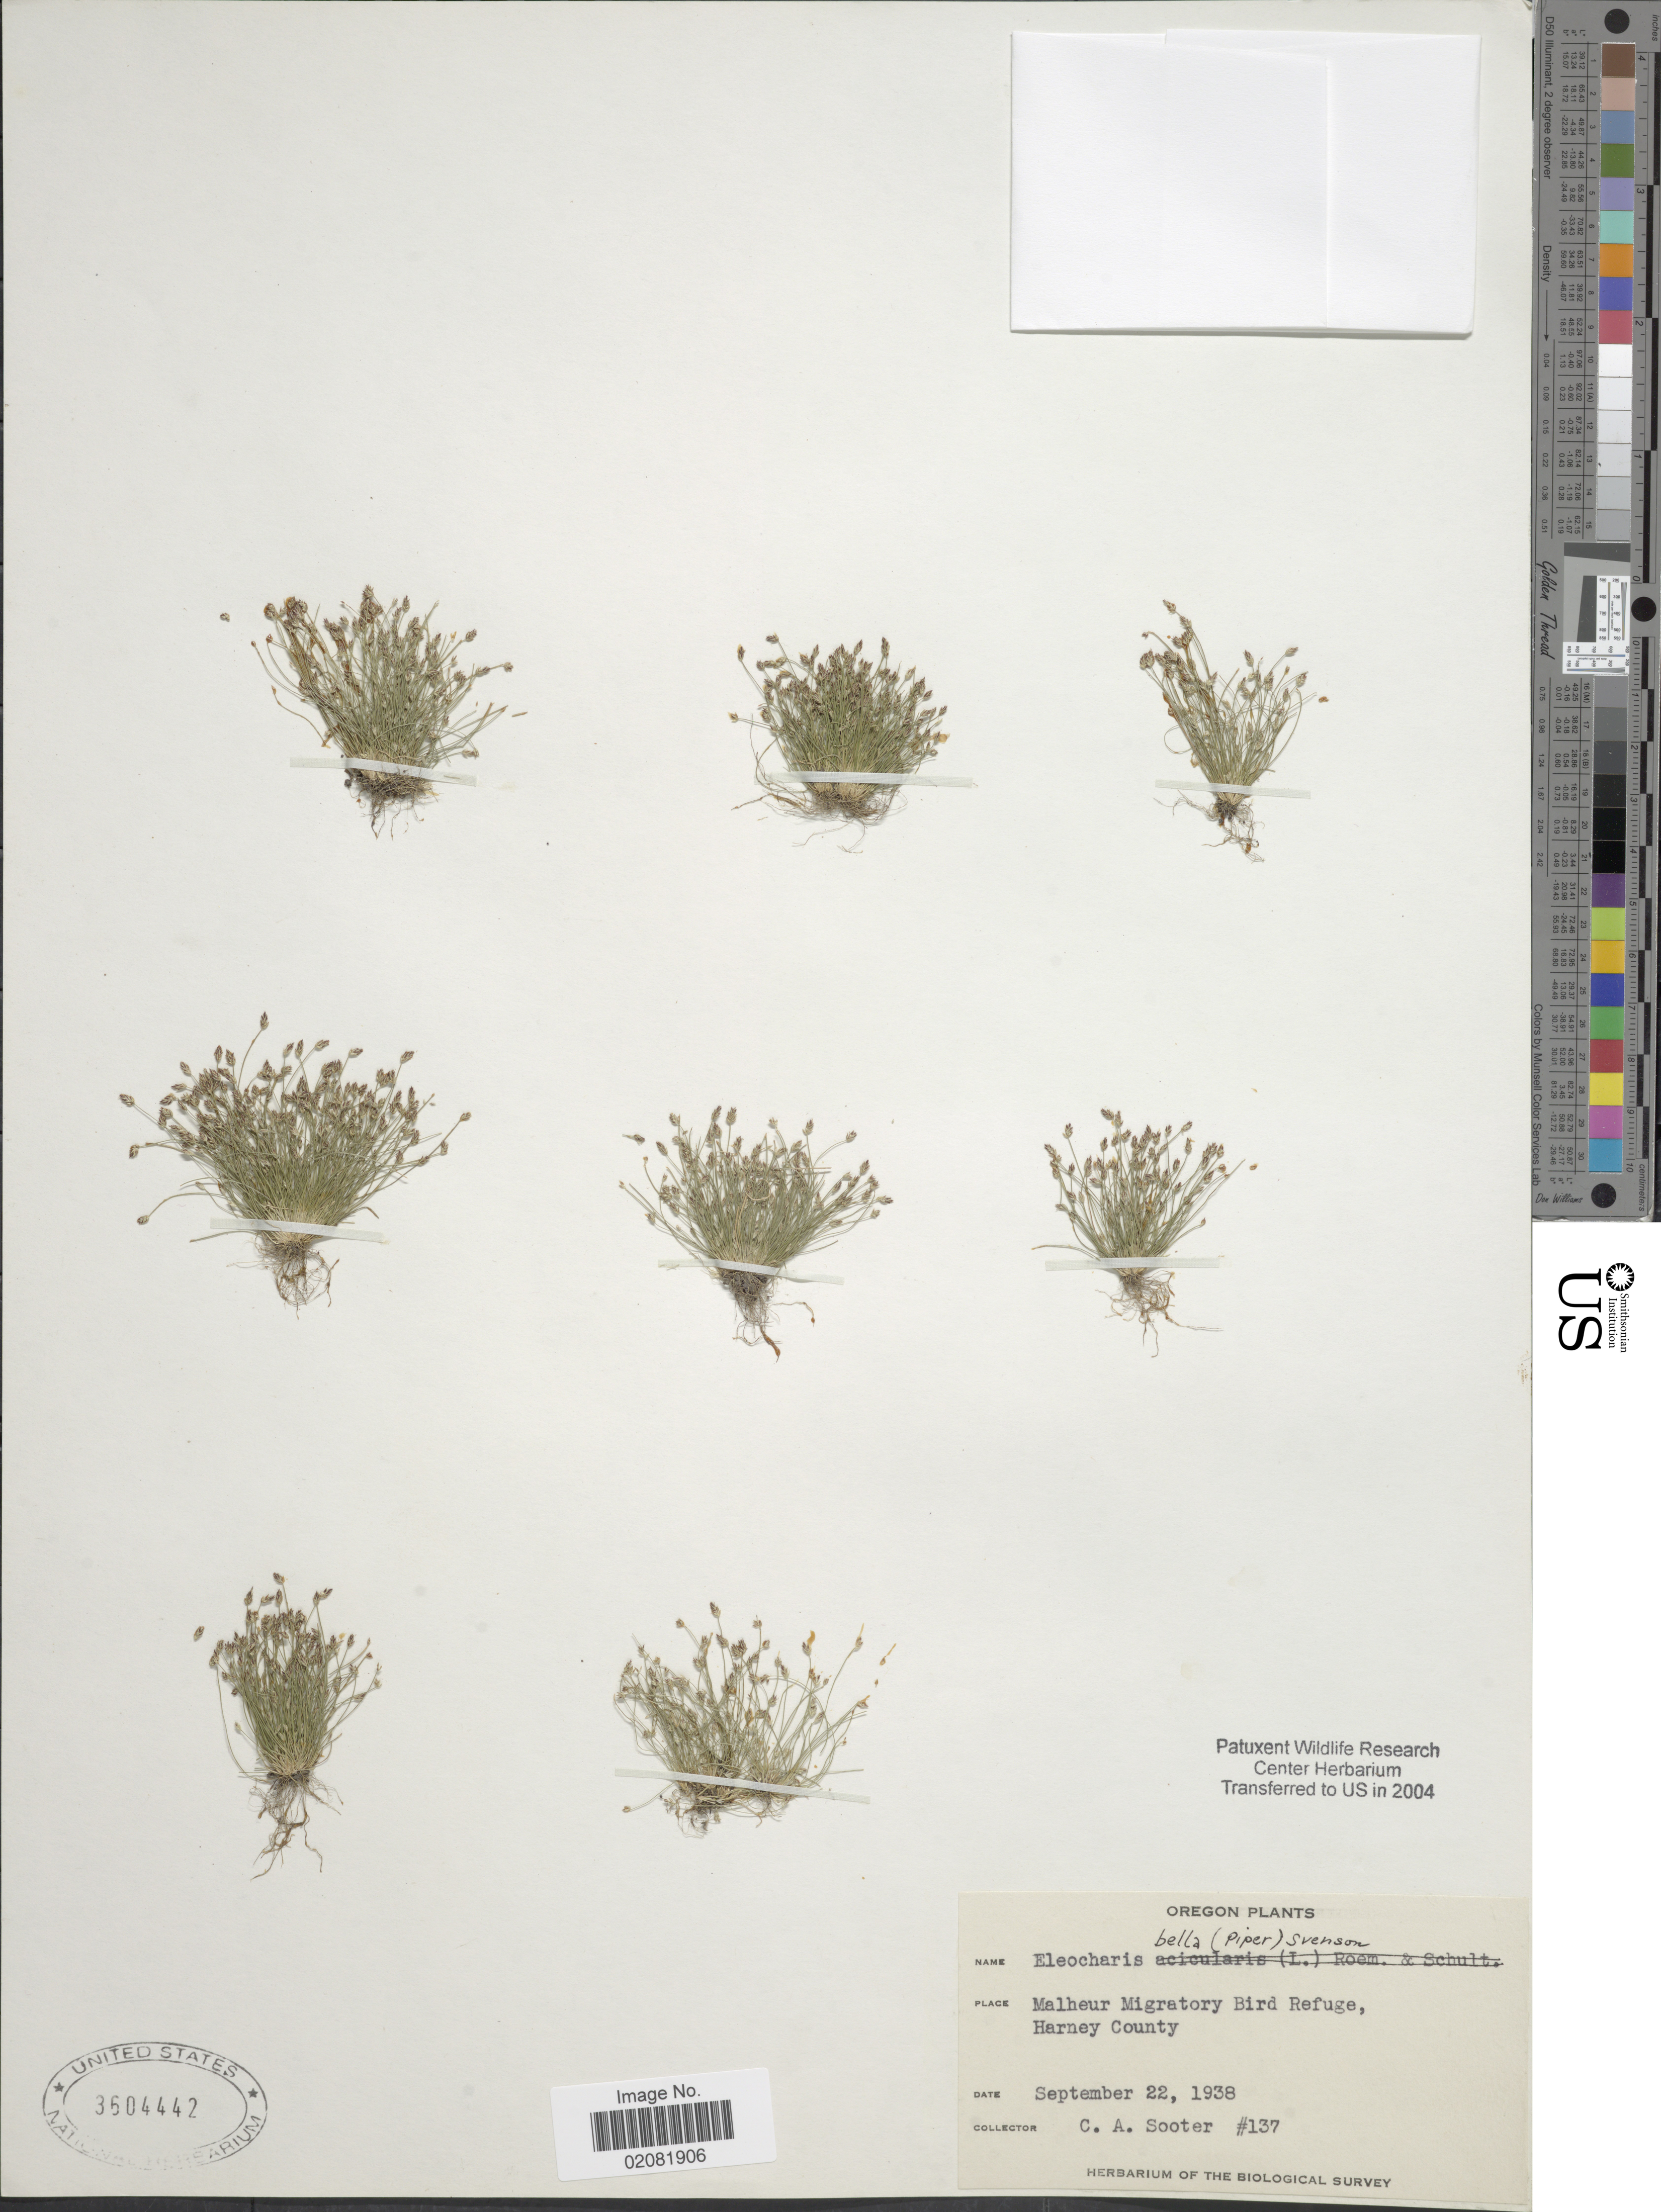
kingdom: Plantae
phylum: Tracheophyta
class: Liliopsida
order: Poales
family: Cyperaceae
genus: Eleocharis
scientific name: Eleocharis bella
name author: (Piper) Svenson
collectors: C. Scooter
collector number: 137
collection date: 1938-09-22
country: United States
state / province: Oregon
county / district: Harney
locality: Malheur Migratory Bird Refuge, Harney County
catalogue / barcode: US 3604442